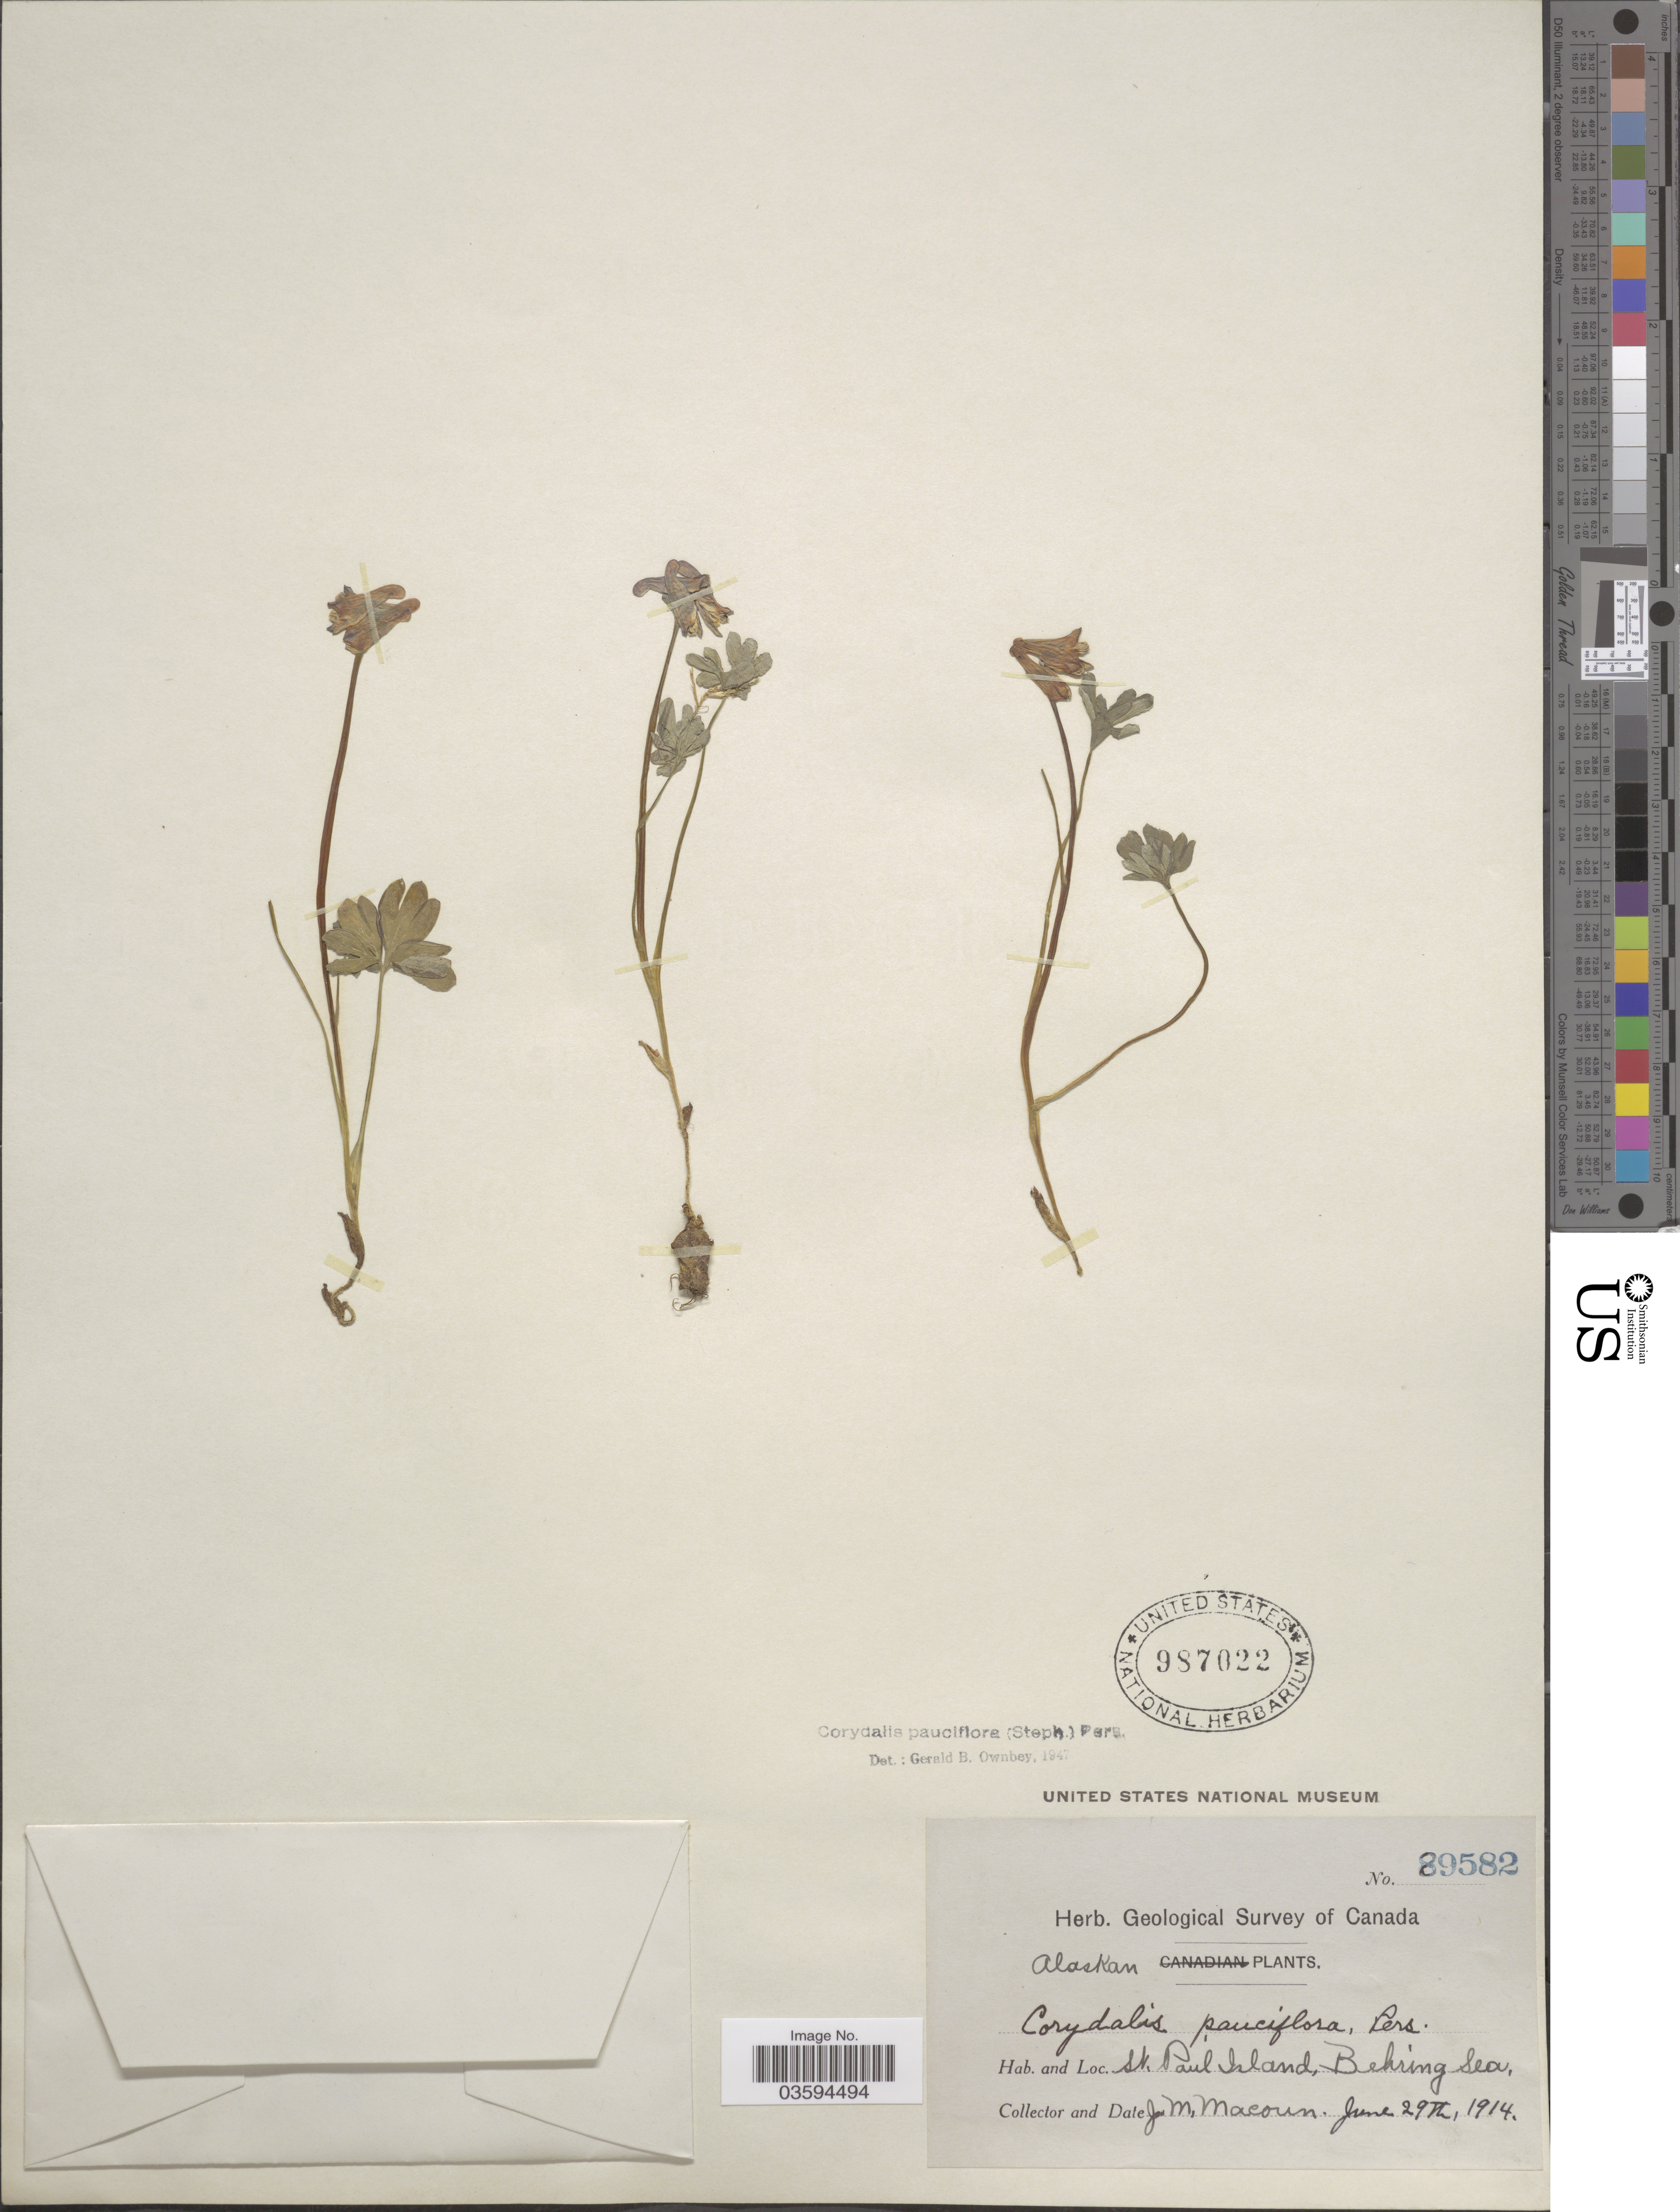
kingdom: Plantae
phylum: Tracheophyta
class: Magnoliopsida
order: Ranunculales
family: Papaveraceae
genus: Corydalis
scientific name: Corydalis pauciflora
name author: (Stephan) Pers.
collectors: J. M. Macoun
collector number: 89582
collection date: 1914-06-27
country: United States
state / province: Alaska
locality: St. Paul Island, Behring Sea.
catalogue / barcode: US 987022